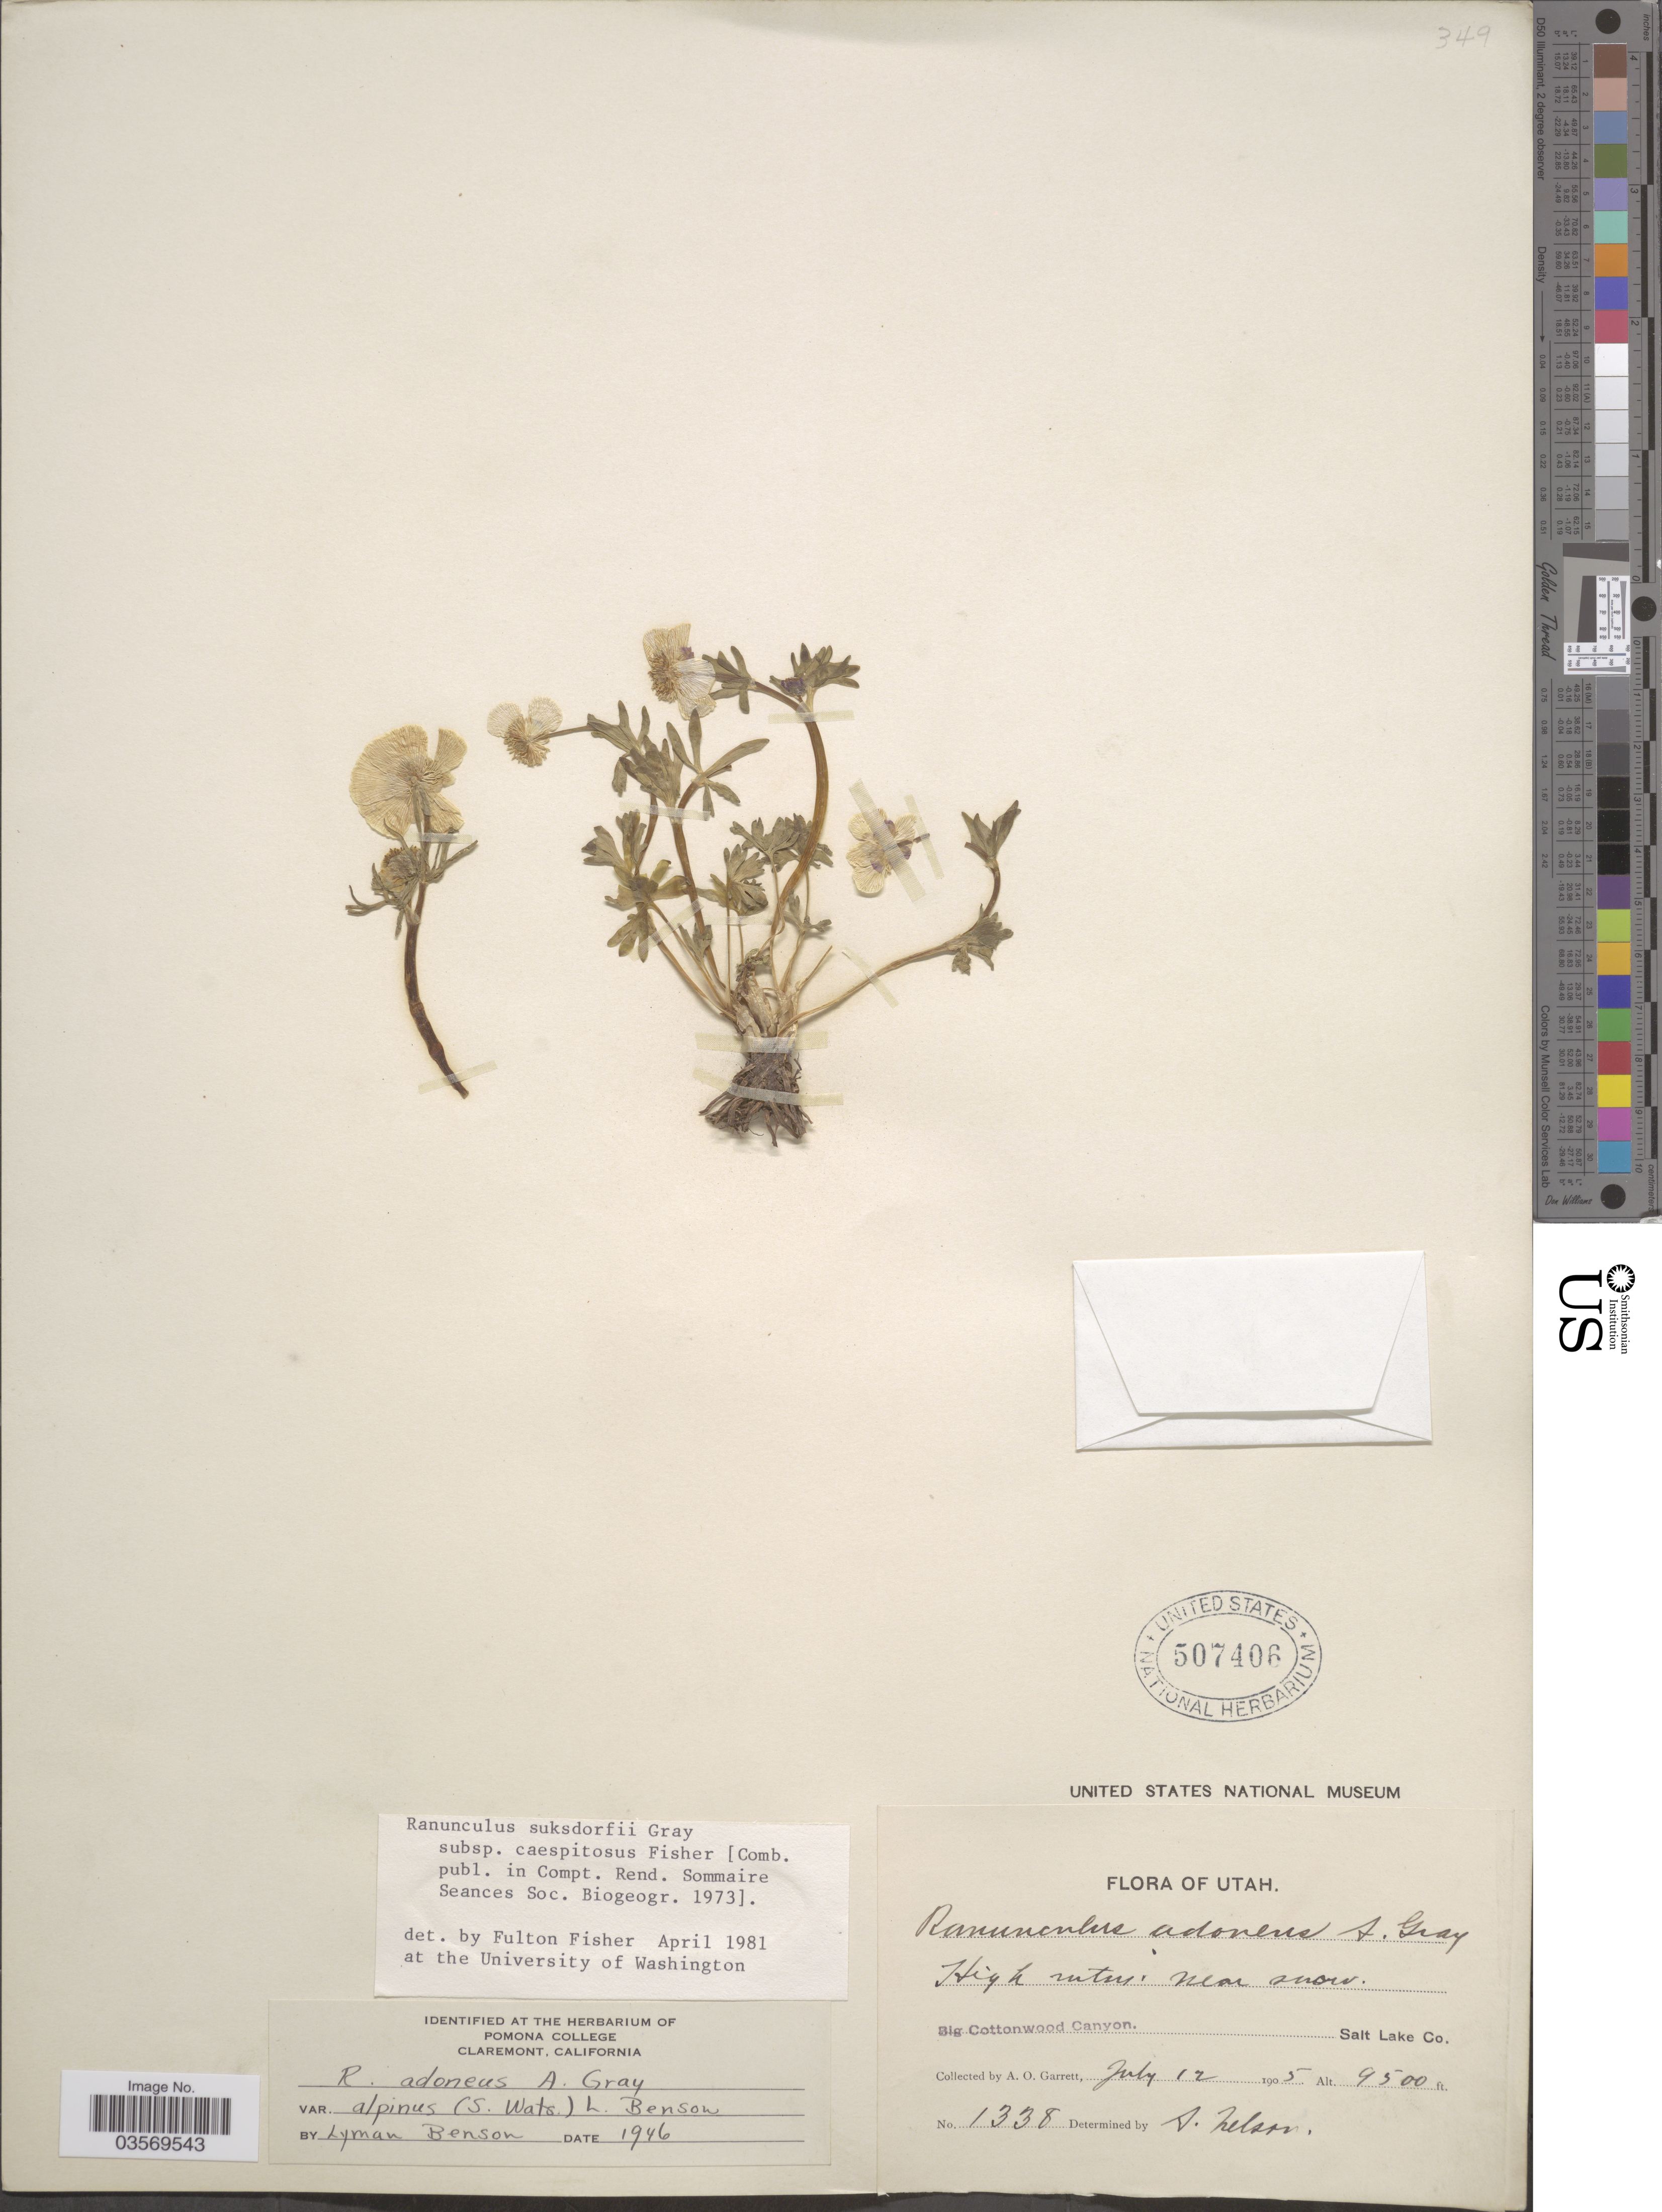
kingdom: Plantae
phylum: Tracheophyta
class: Magnoliopsida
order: Ranunculales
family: Ranunculaceae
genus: Ranunculus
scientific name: Ranunculus suksdorfii subsp. caespitosus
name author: F.J.F. Fisher et al.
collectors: A. O. Garrett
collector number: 1338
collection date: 1905-07-12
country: United States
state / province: Utah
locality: High mtns. Big Cottonwood Canyon. Salt Lake Co.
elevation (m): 2896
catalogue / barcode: US 507406